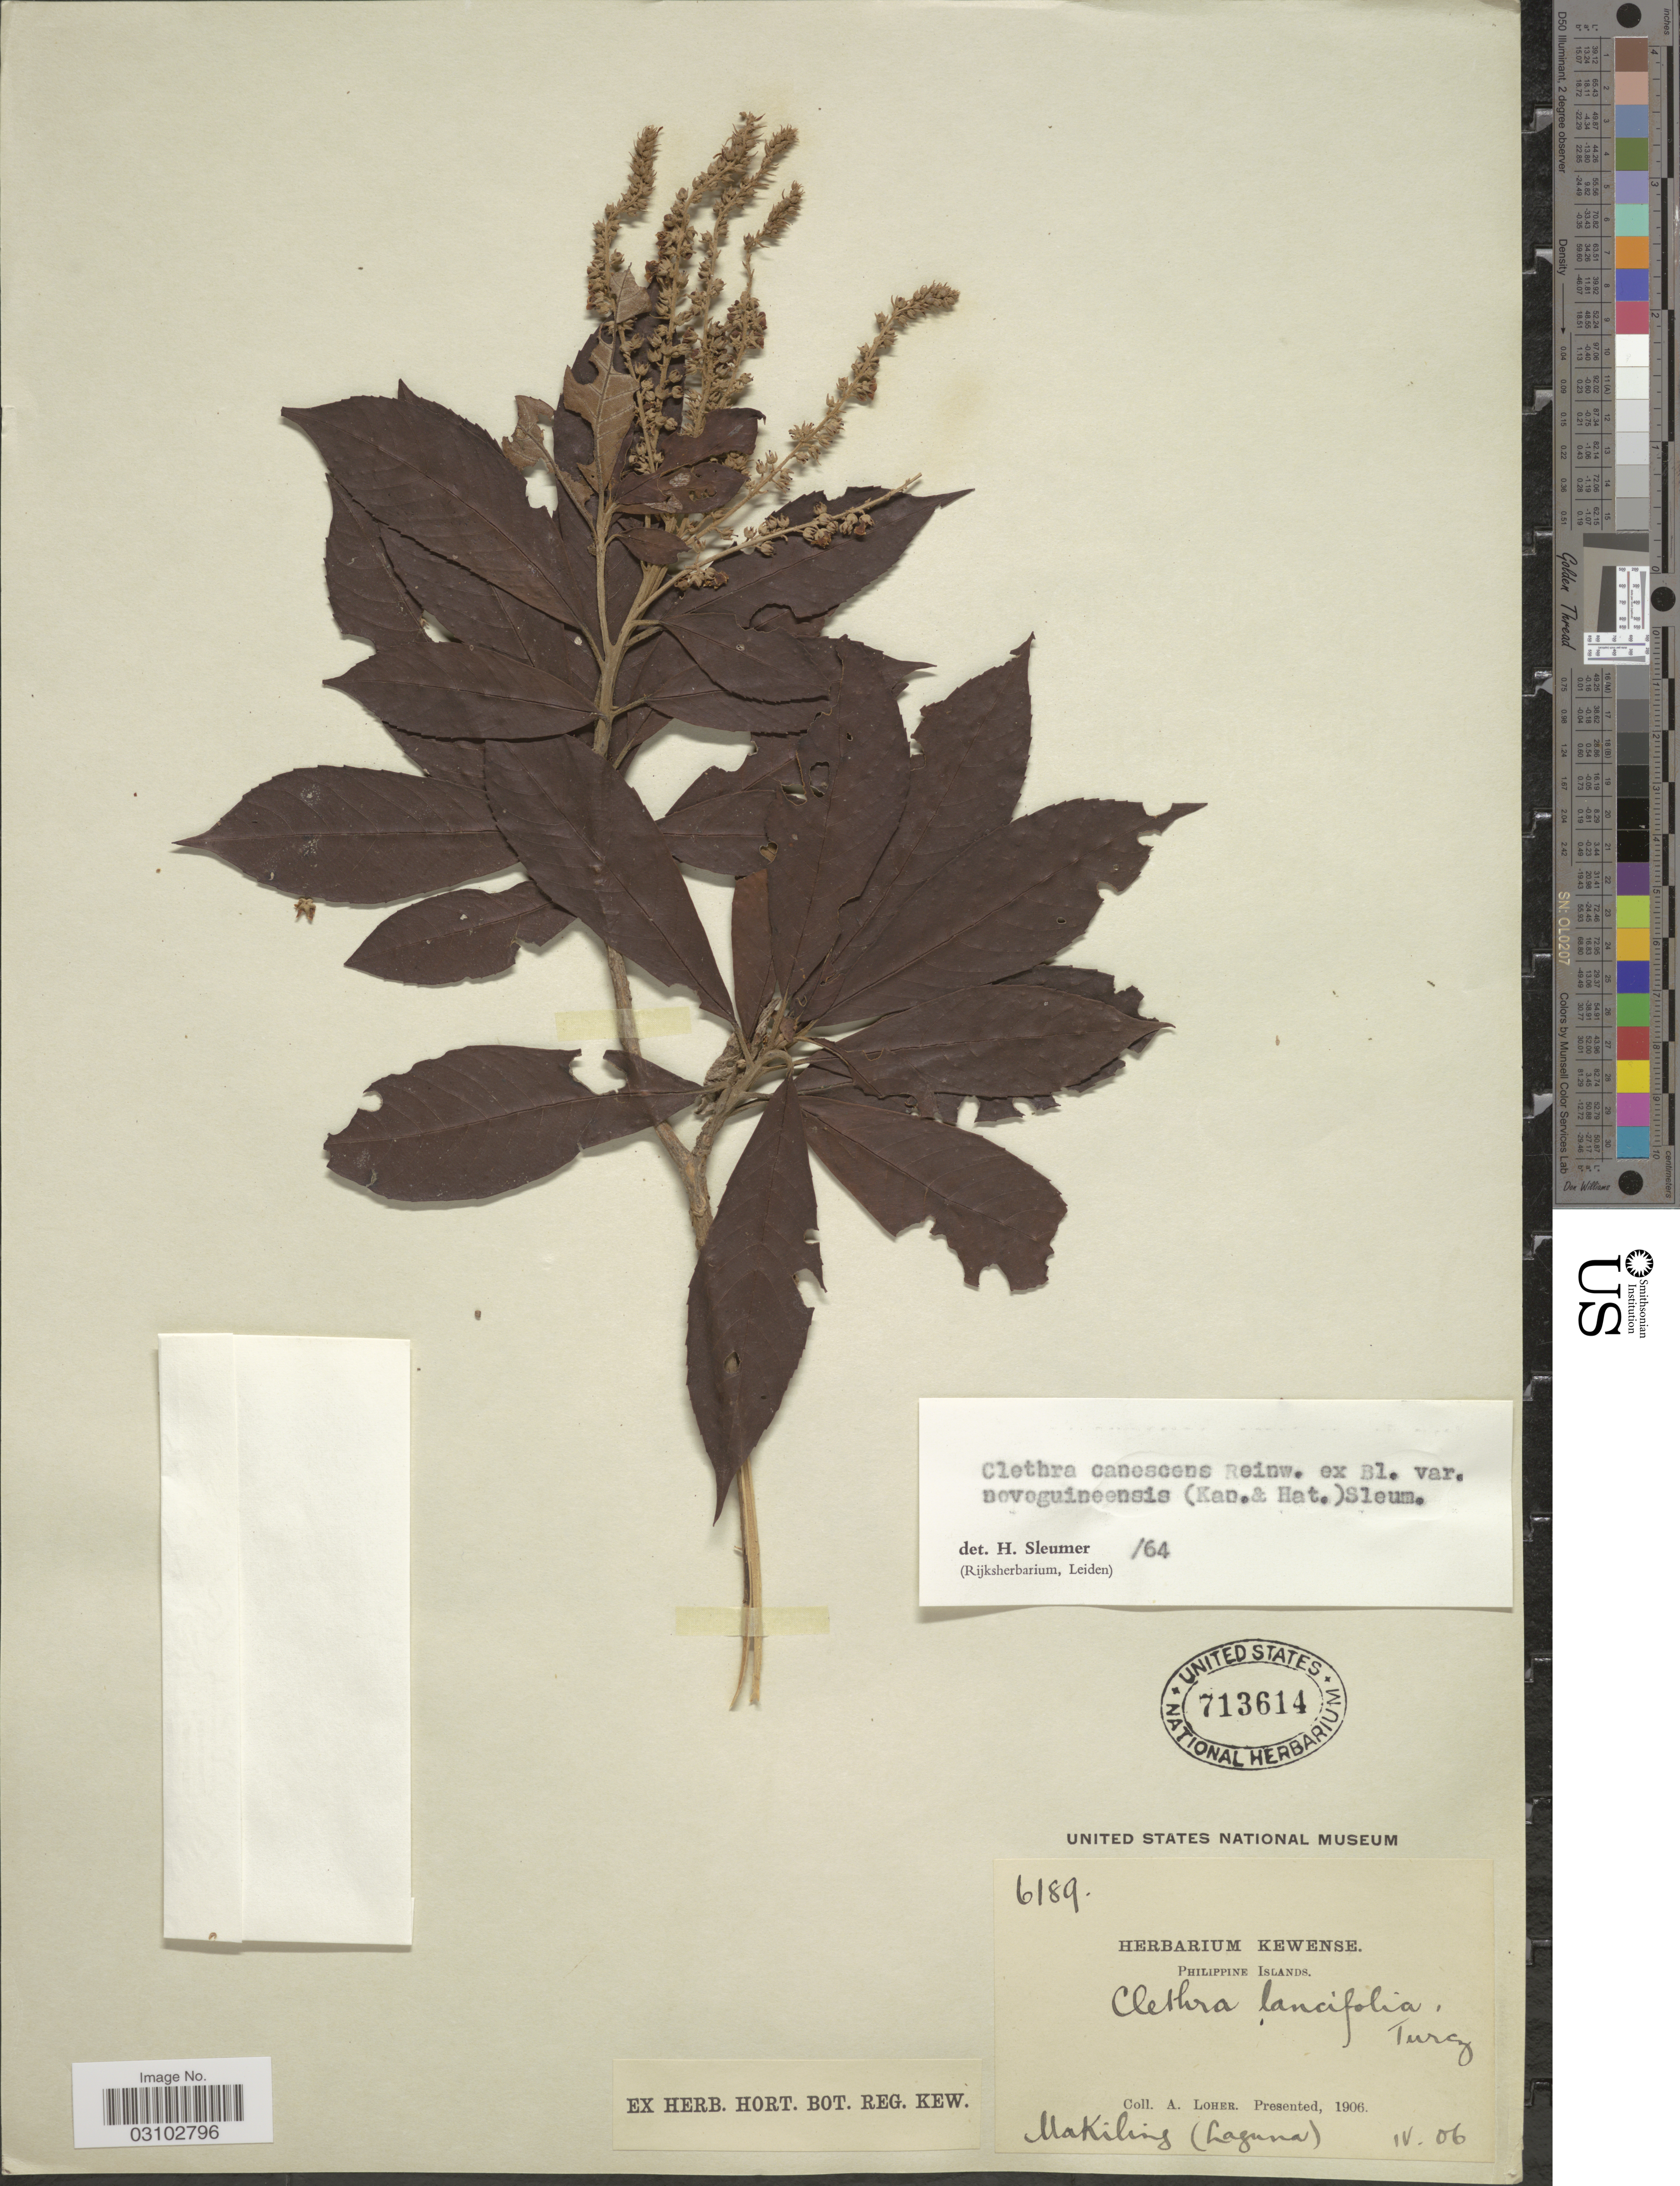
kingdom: Plantae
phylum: Tracheophyta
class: Magnoliopsida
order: Ericales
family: Clethraceae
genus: Clethra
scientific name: Clethra canescens var. novoguineensis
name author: (Kaneh. & Hatus.) Sleumer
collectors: A. Loher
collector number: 6189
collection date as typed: Transcribed d/m/y: /4/6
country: Philippines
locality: Philippine Islands. Makiling (Laguna).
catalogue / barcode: US 713614